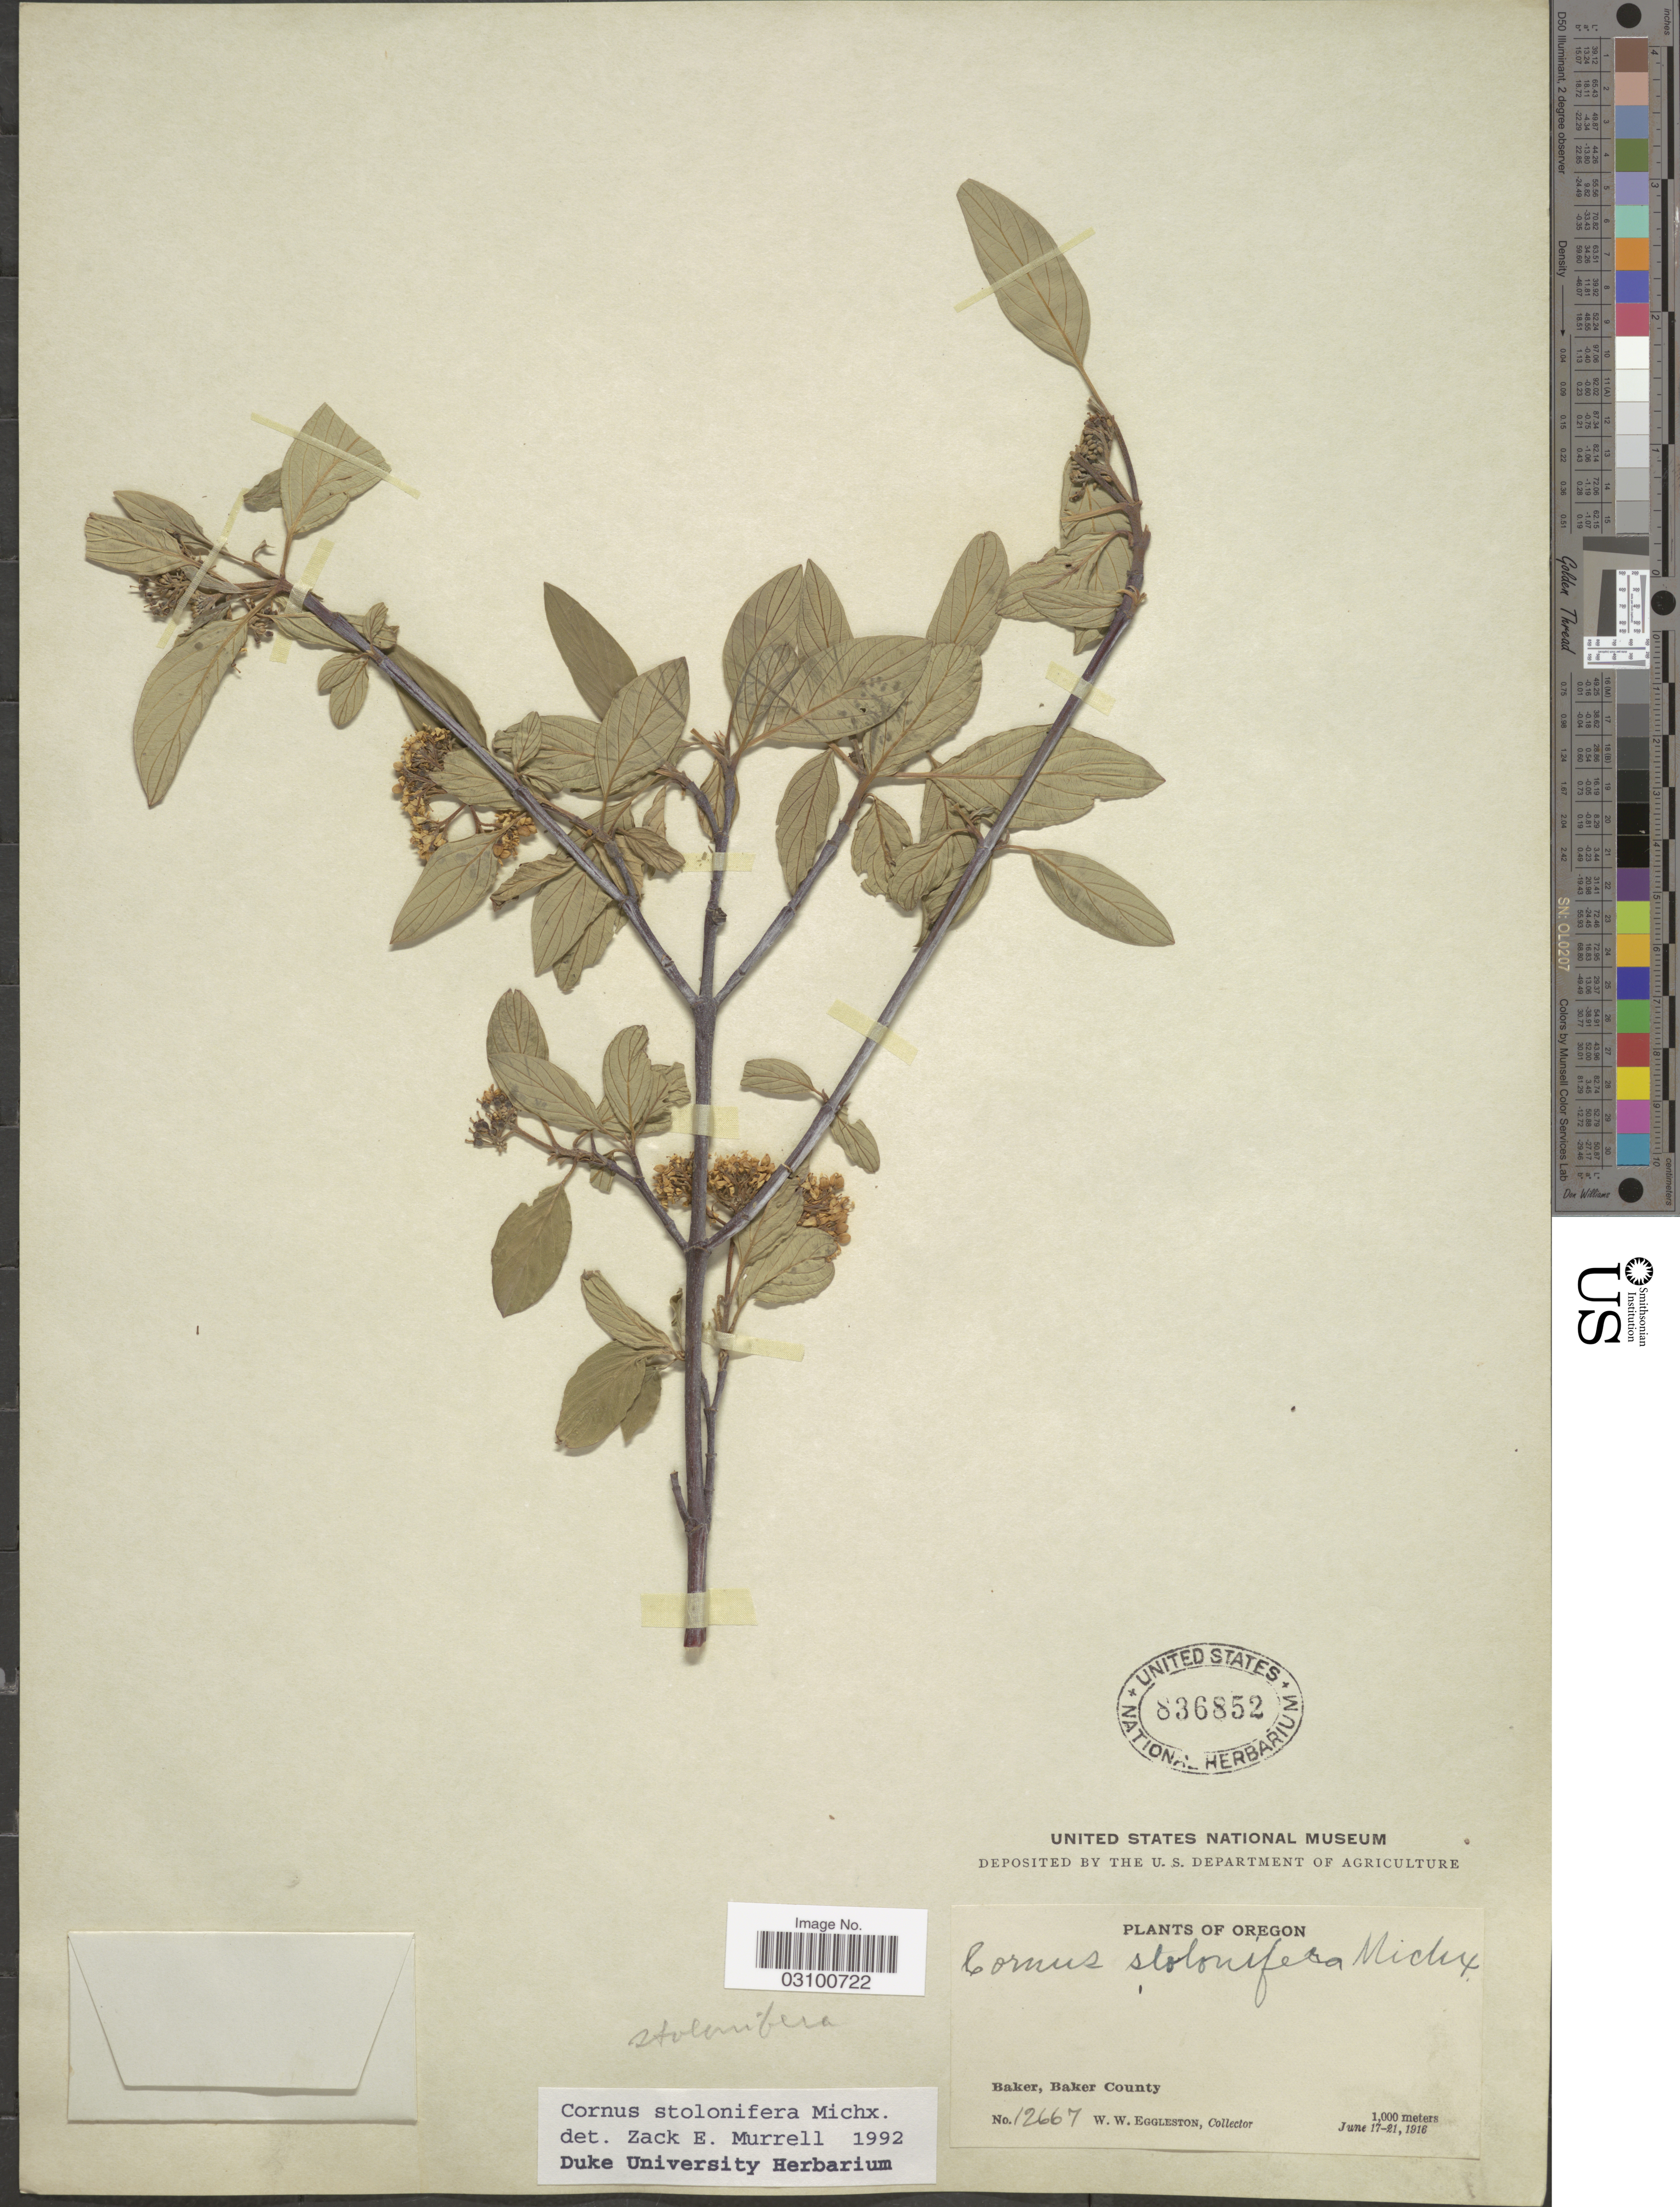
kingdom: Plantae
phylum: Tracheophyta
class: Magnoliopsida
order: Cornales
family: Cornaceae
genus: Cornus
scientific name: Cornus sericea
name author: L.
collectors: W. W. Eggleston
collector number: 12667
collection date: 1916-06-17/1916-06-21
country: United States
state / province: Oregon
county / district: Baker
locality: Baker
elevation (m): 1000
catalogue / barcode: US 836852